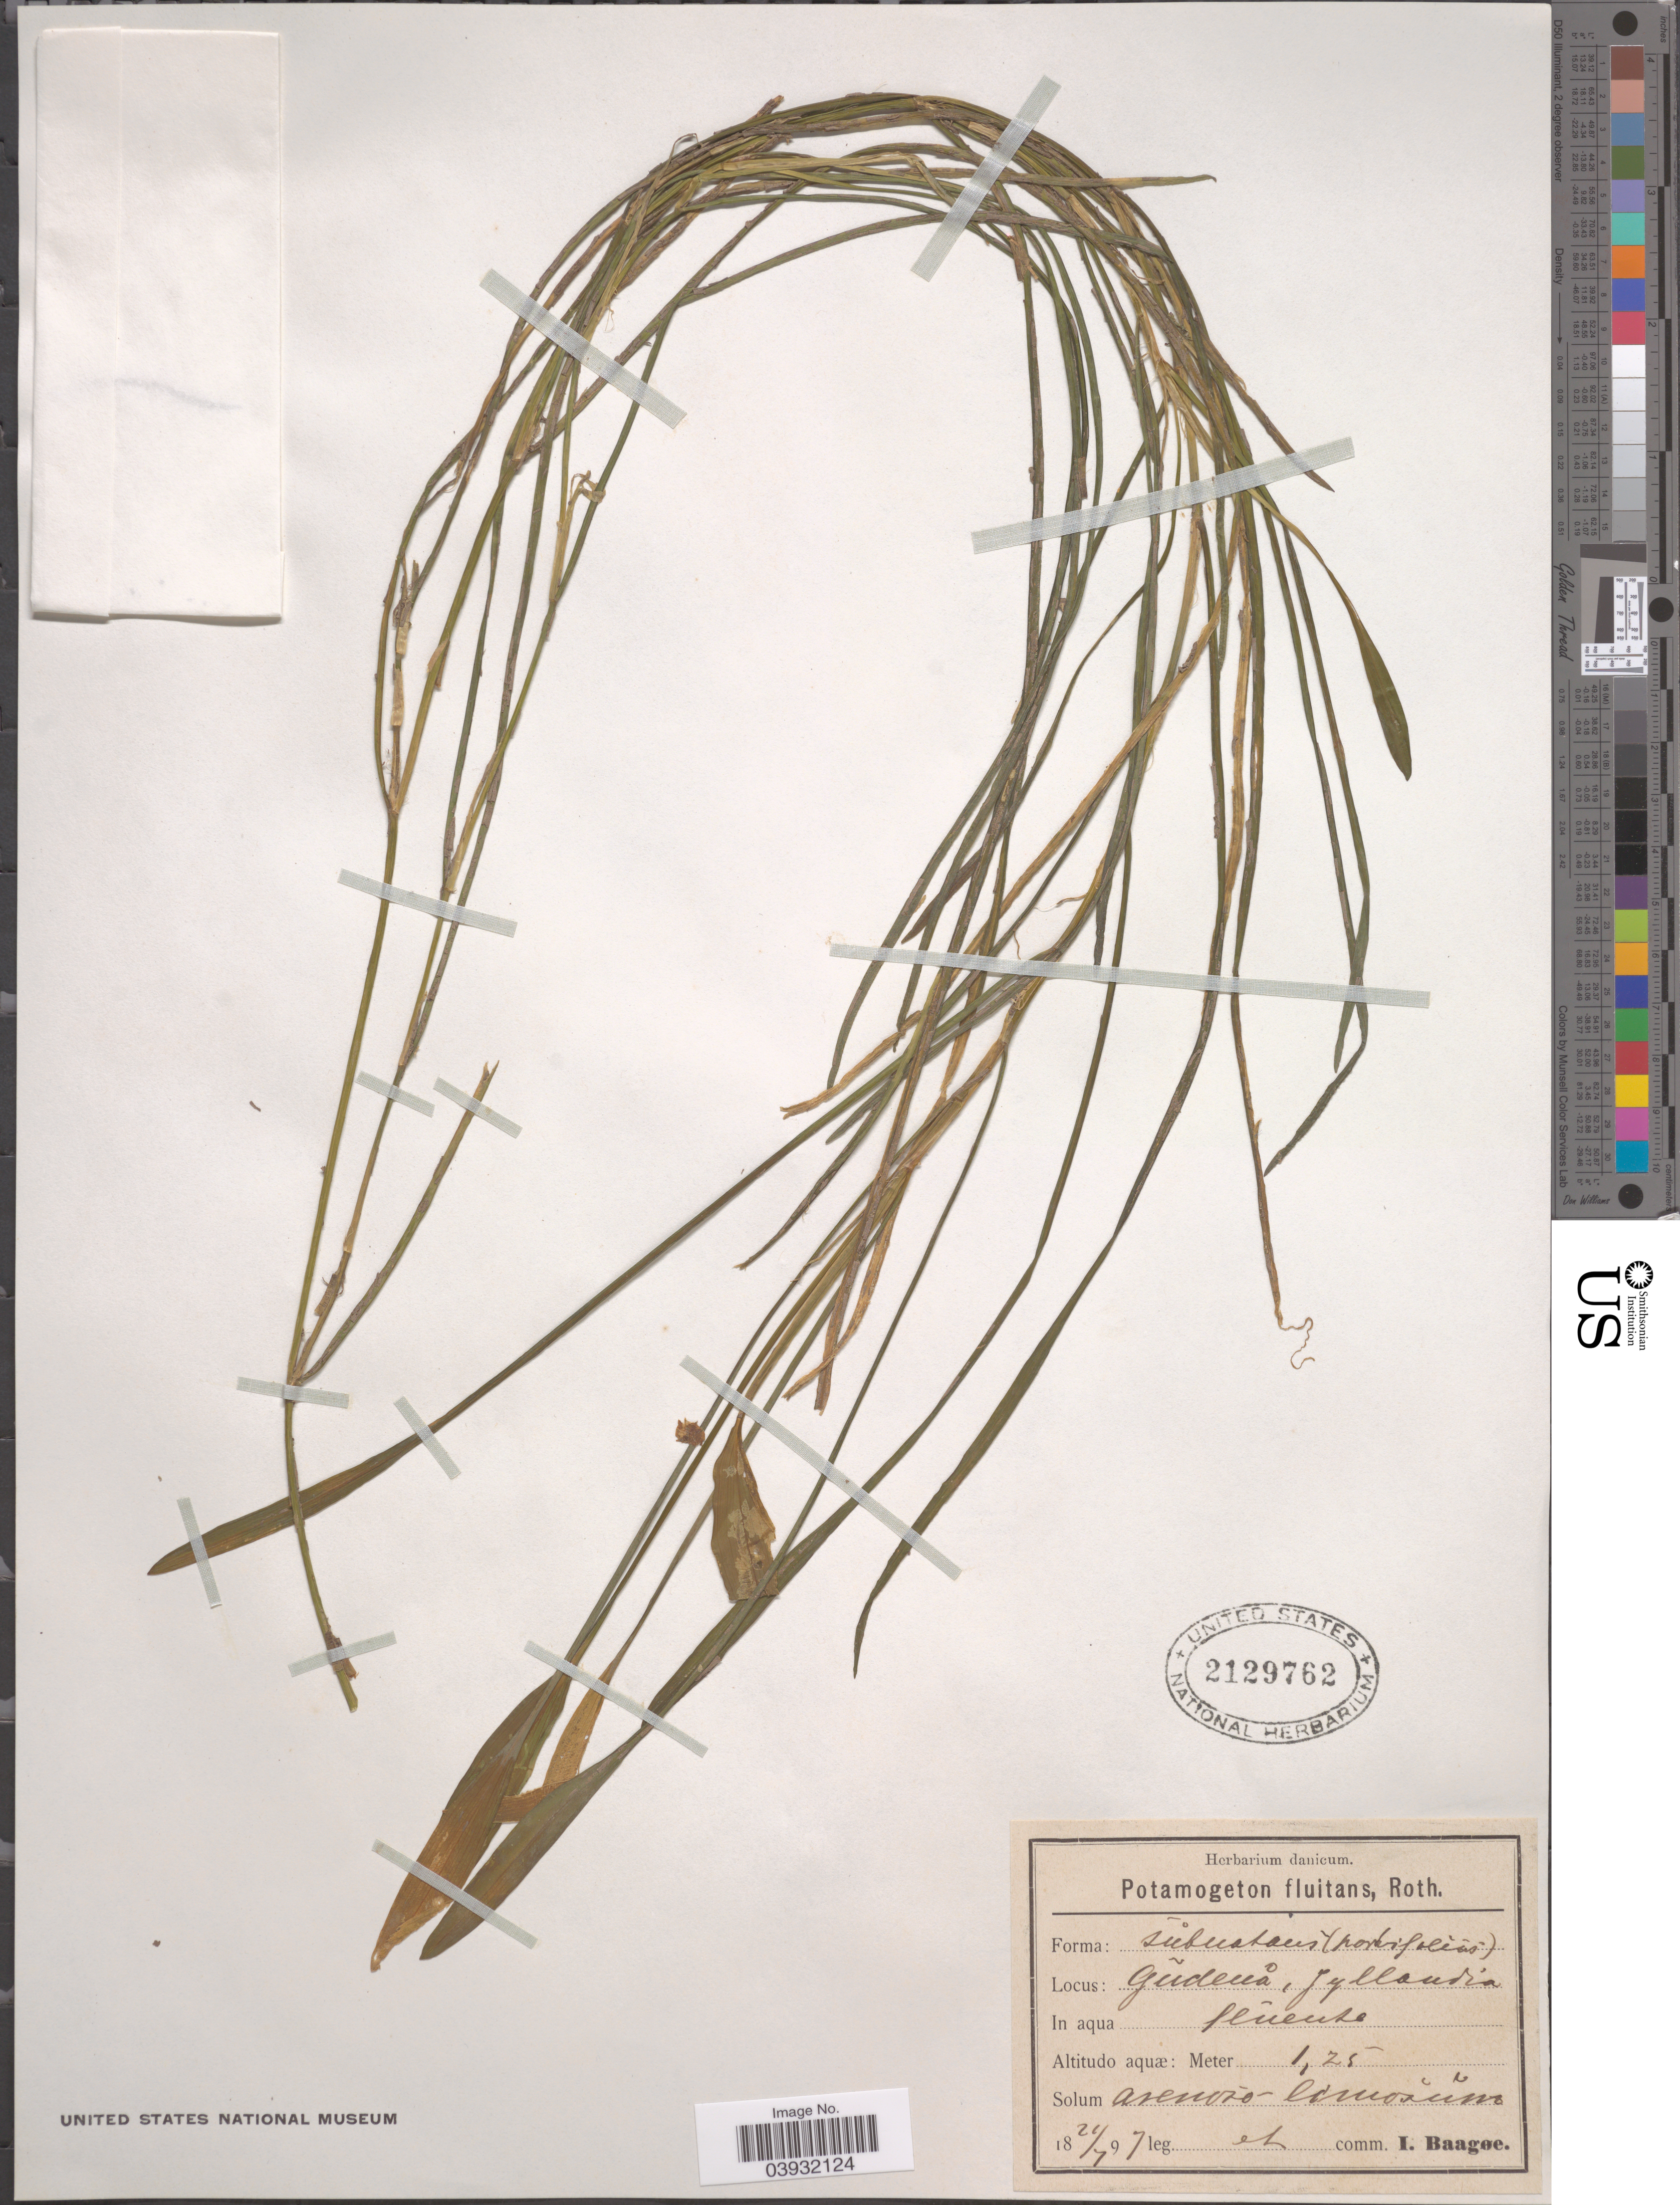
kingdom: Plantae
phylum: Tracheophyta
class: Liliopsida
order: Alismatales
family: Potamogetonaceae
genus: Potamogeton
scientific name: Potamogeton fluitans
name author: Roth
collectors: I. Baagøe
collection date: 1897-07-21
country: Denmark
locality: Gudenå, Jyllandia.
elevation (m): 1.25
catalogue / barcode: US 2129762